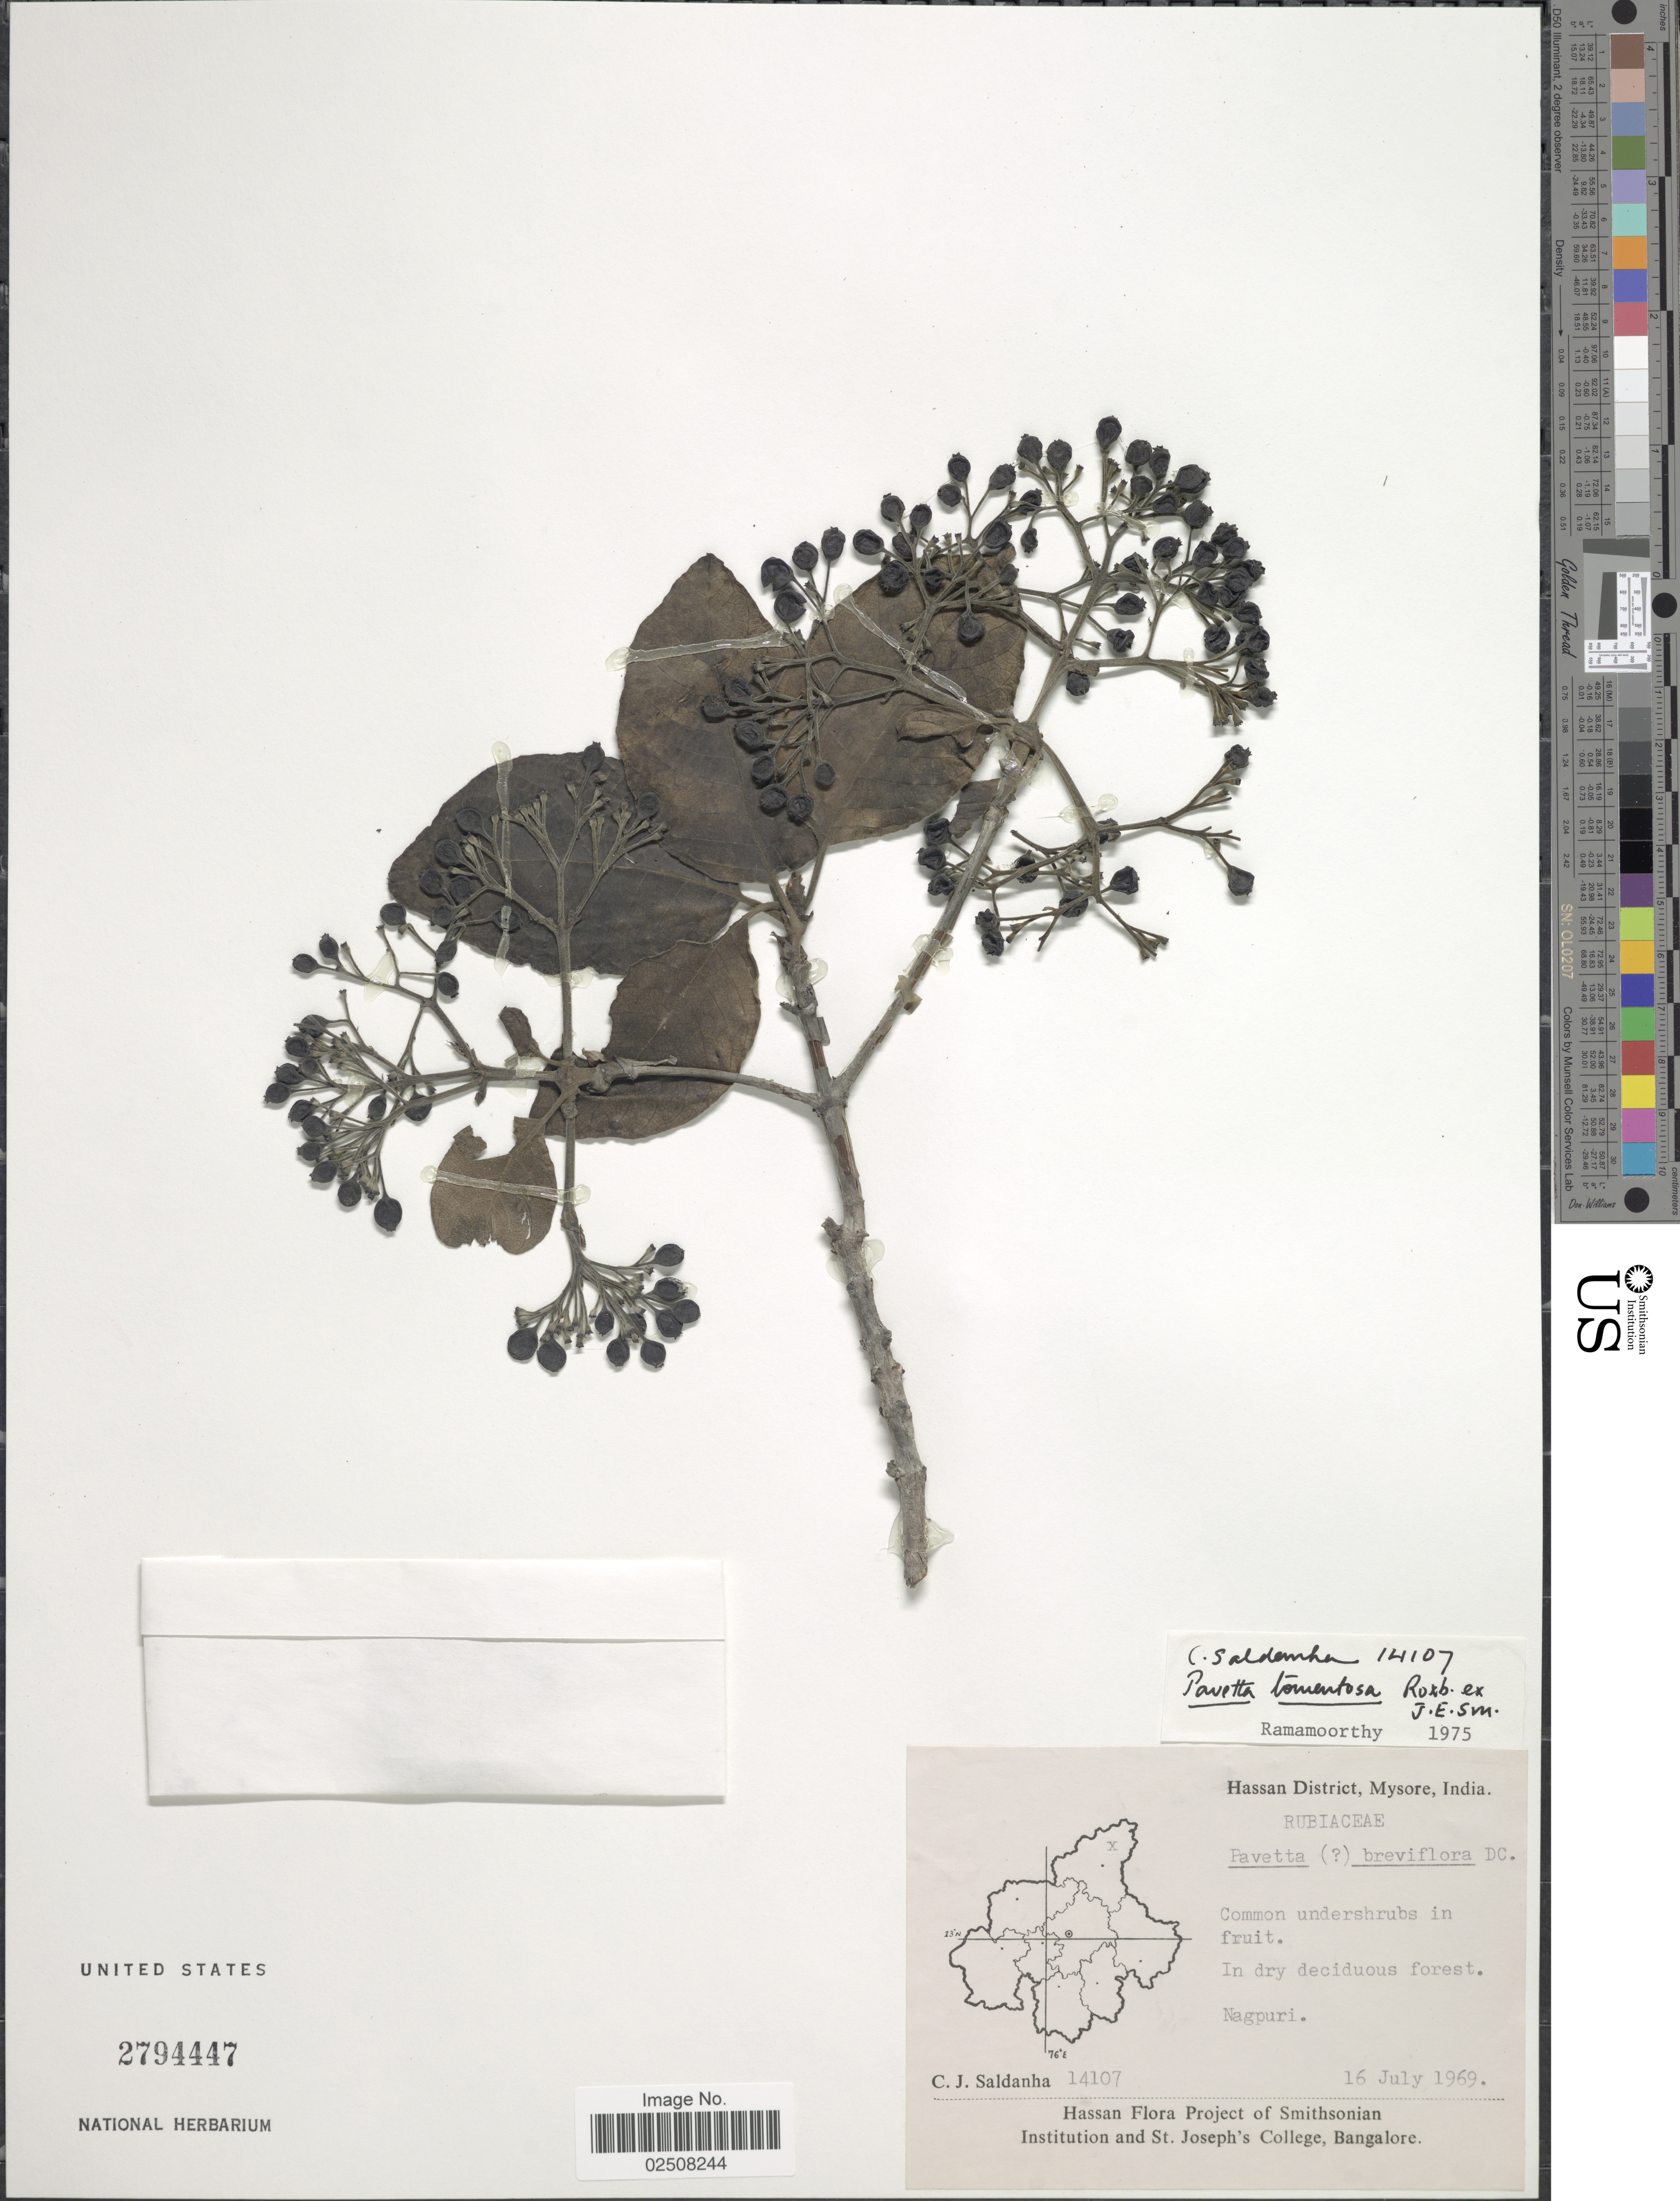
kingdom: Plantae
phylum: Tracheophyta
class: Magnoliopsida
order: Gentianales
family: Rubiaceae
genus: Pavetta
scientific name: Pavetta tomentosa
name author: Roxb. ex Sm.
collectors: C. J. Saldanha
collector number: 14107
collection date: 1969-07-16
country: India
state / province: Karnataka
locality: Hassan District, Mysore, In dry deciduous forest, Nagpuri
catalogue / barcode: US 2794447